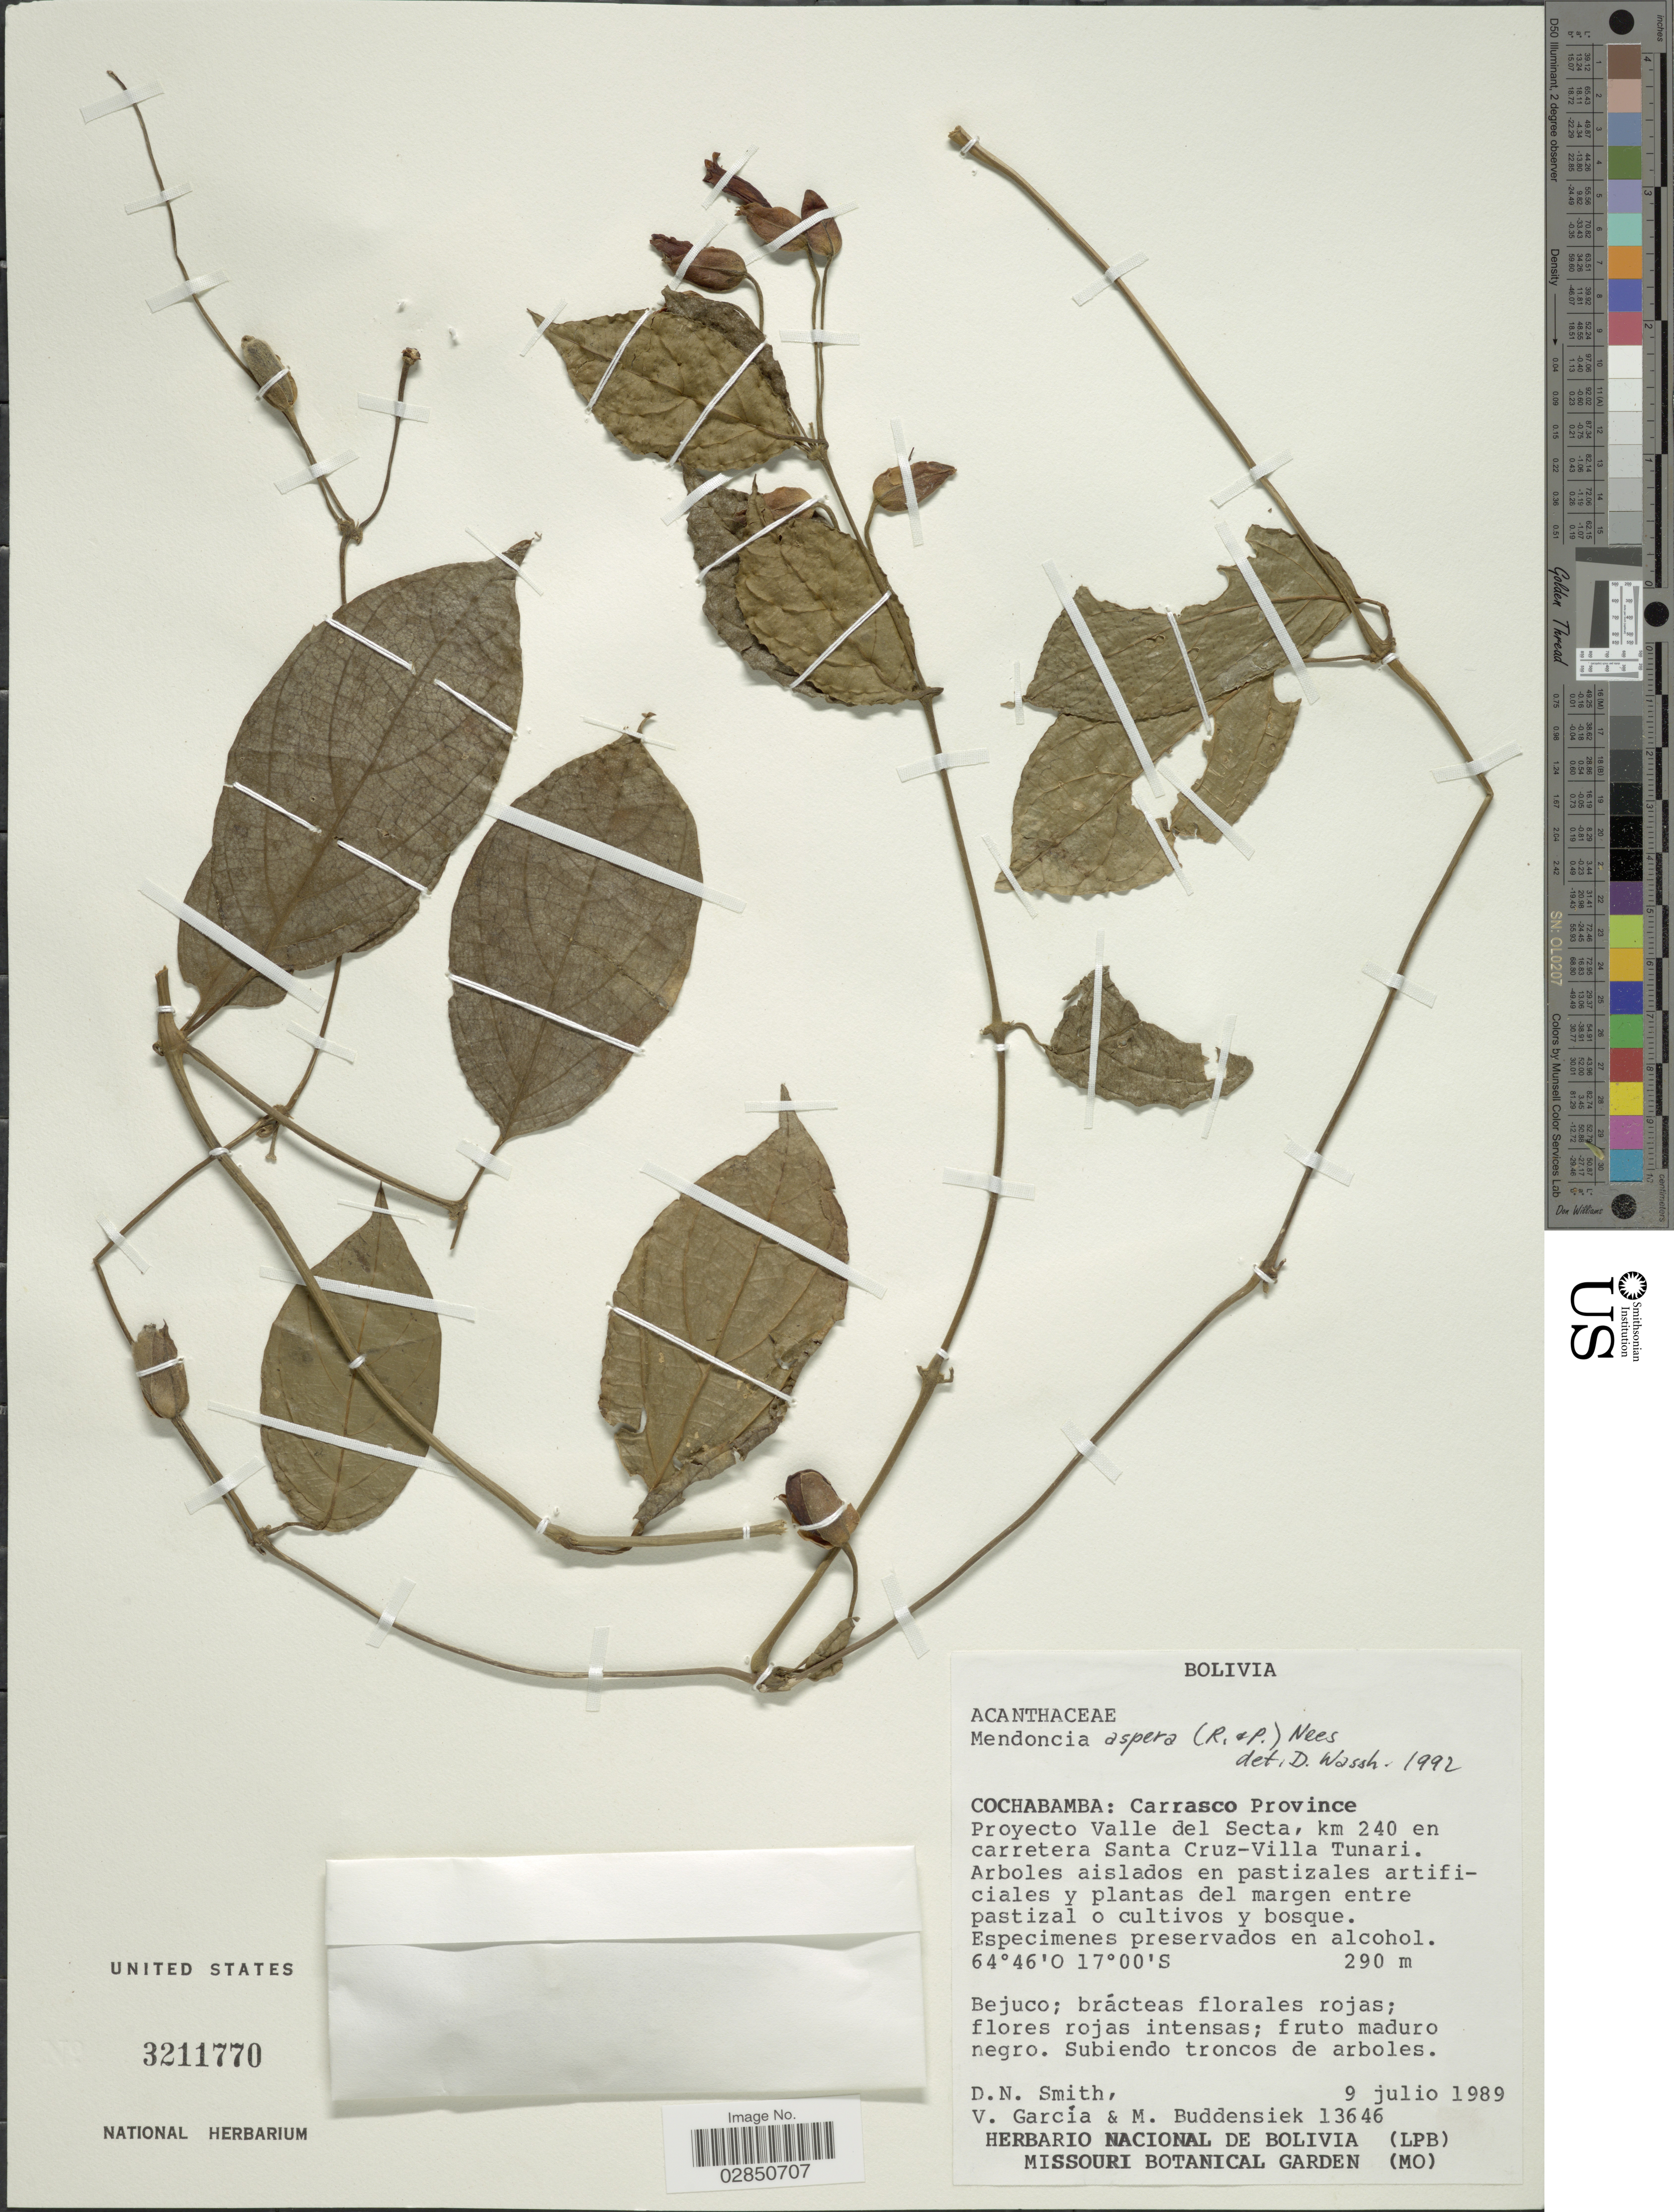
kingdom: Plantae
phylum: Tracheophyta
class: Magnoliopsida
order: Lamiales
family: Acanthaceae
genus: Mendoncia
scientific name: Mendoncia aspera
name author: (Ruiz & Pav.) Nees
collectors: D. Smith, V. Garcia & M. Buddensiek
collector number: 13646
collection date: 1989-07-09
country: Bolivia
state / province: Cochabamba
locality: Carrasco Province, Proyecto Valle del Secta, km 240 en carretera Santa Cruz-Villa Tunari.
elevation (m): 290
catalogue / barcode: US 3211770